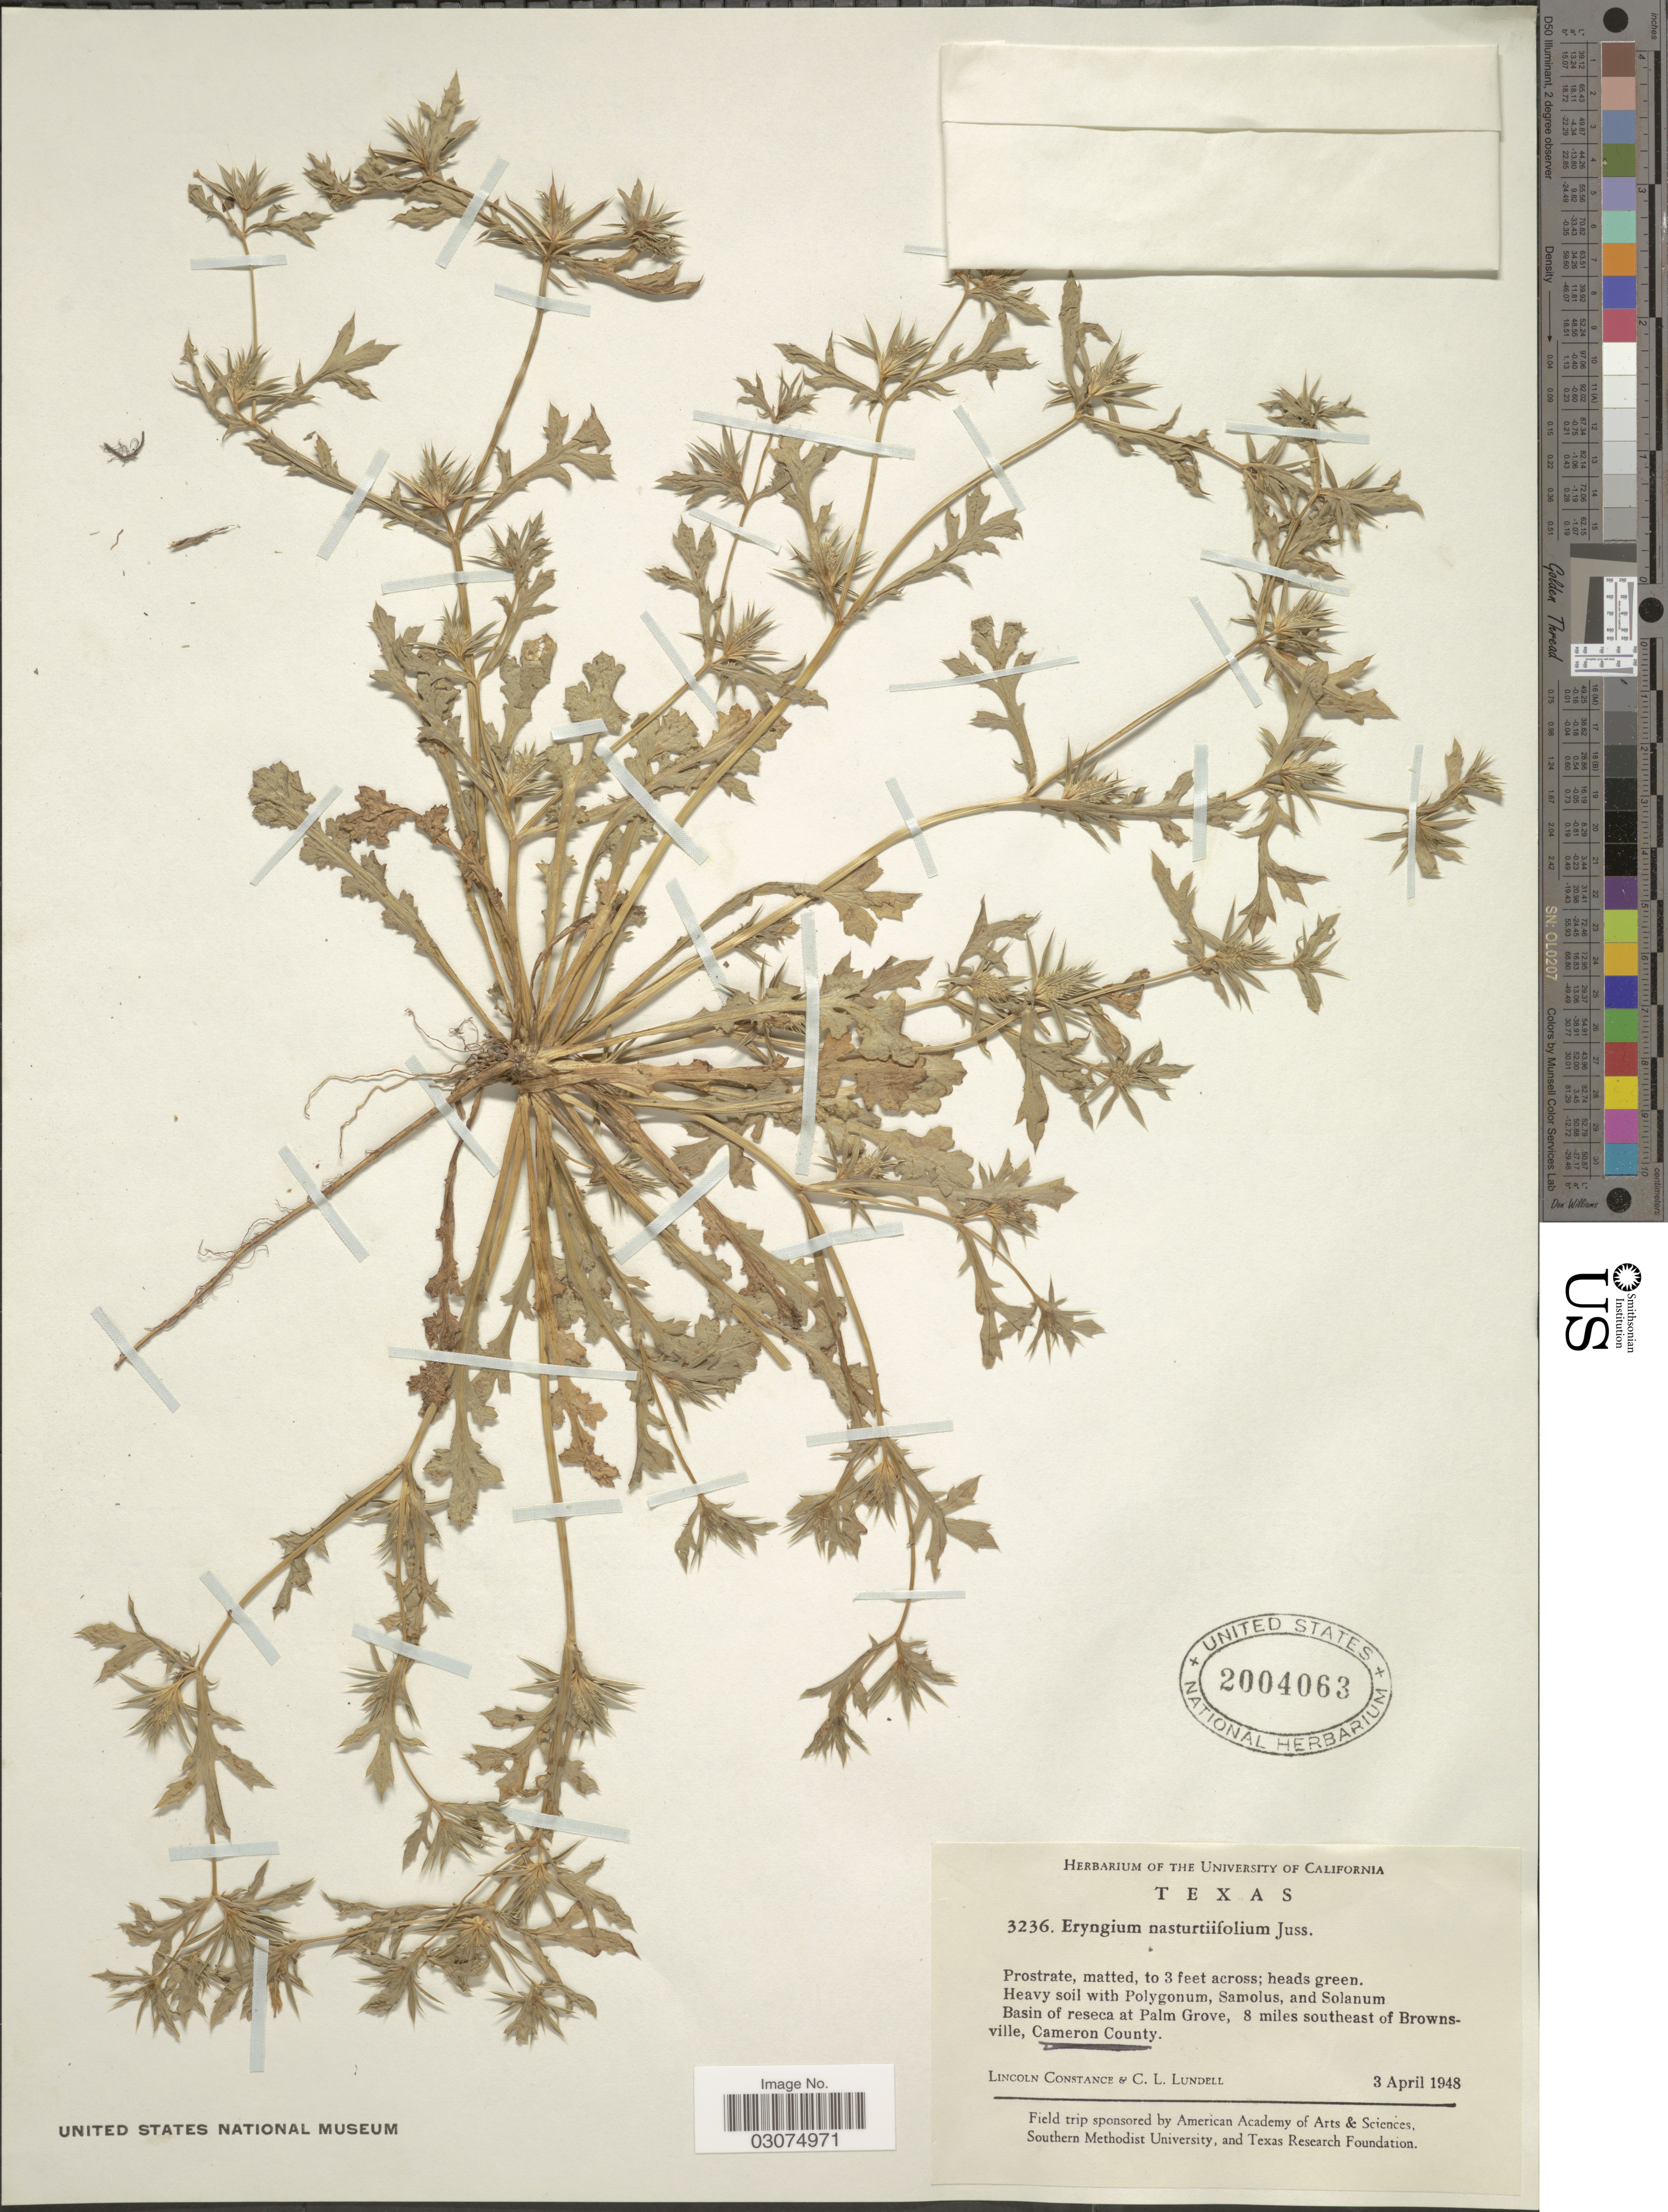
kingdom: Plantae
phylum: Tracheophyta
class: Magnoliopsida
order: Apiales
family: Apiaceae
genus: Eryngium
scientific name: Eryngium nasturtiifolium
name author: Juss. ex F. Delaroche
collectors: L. Constance & C. L. Lundell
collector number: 3236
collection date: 1948-04-03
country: United States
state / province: Texas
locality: Basin of reseca at Palm Grove, 8 miles southeast of Browns-ville, Cameron County.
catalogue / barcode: US 2004063